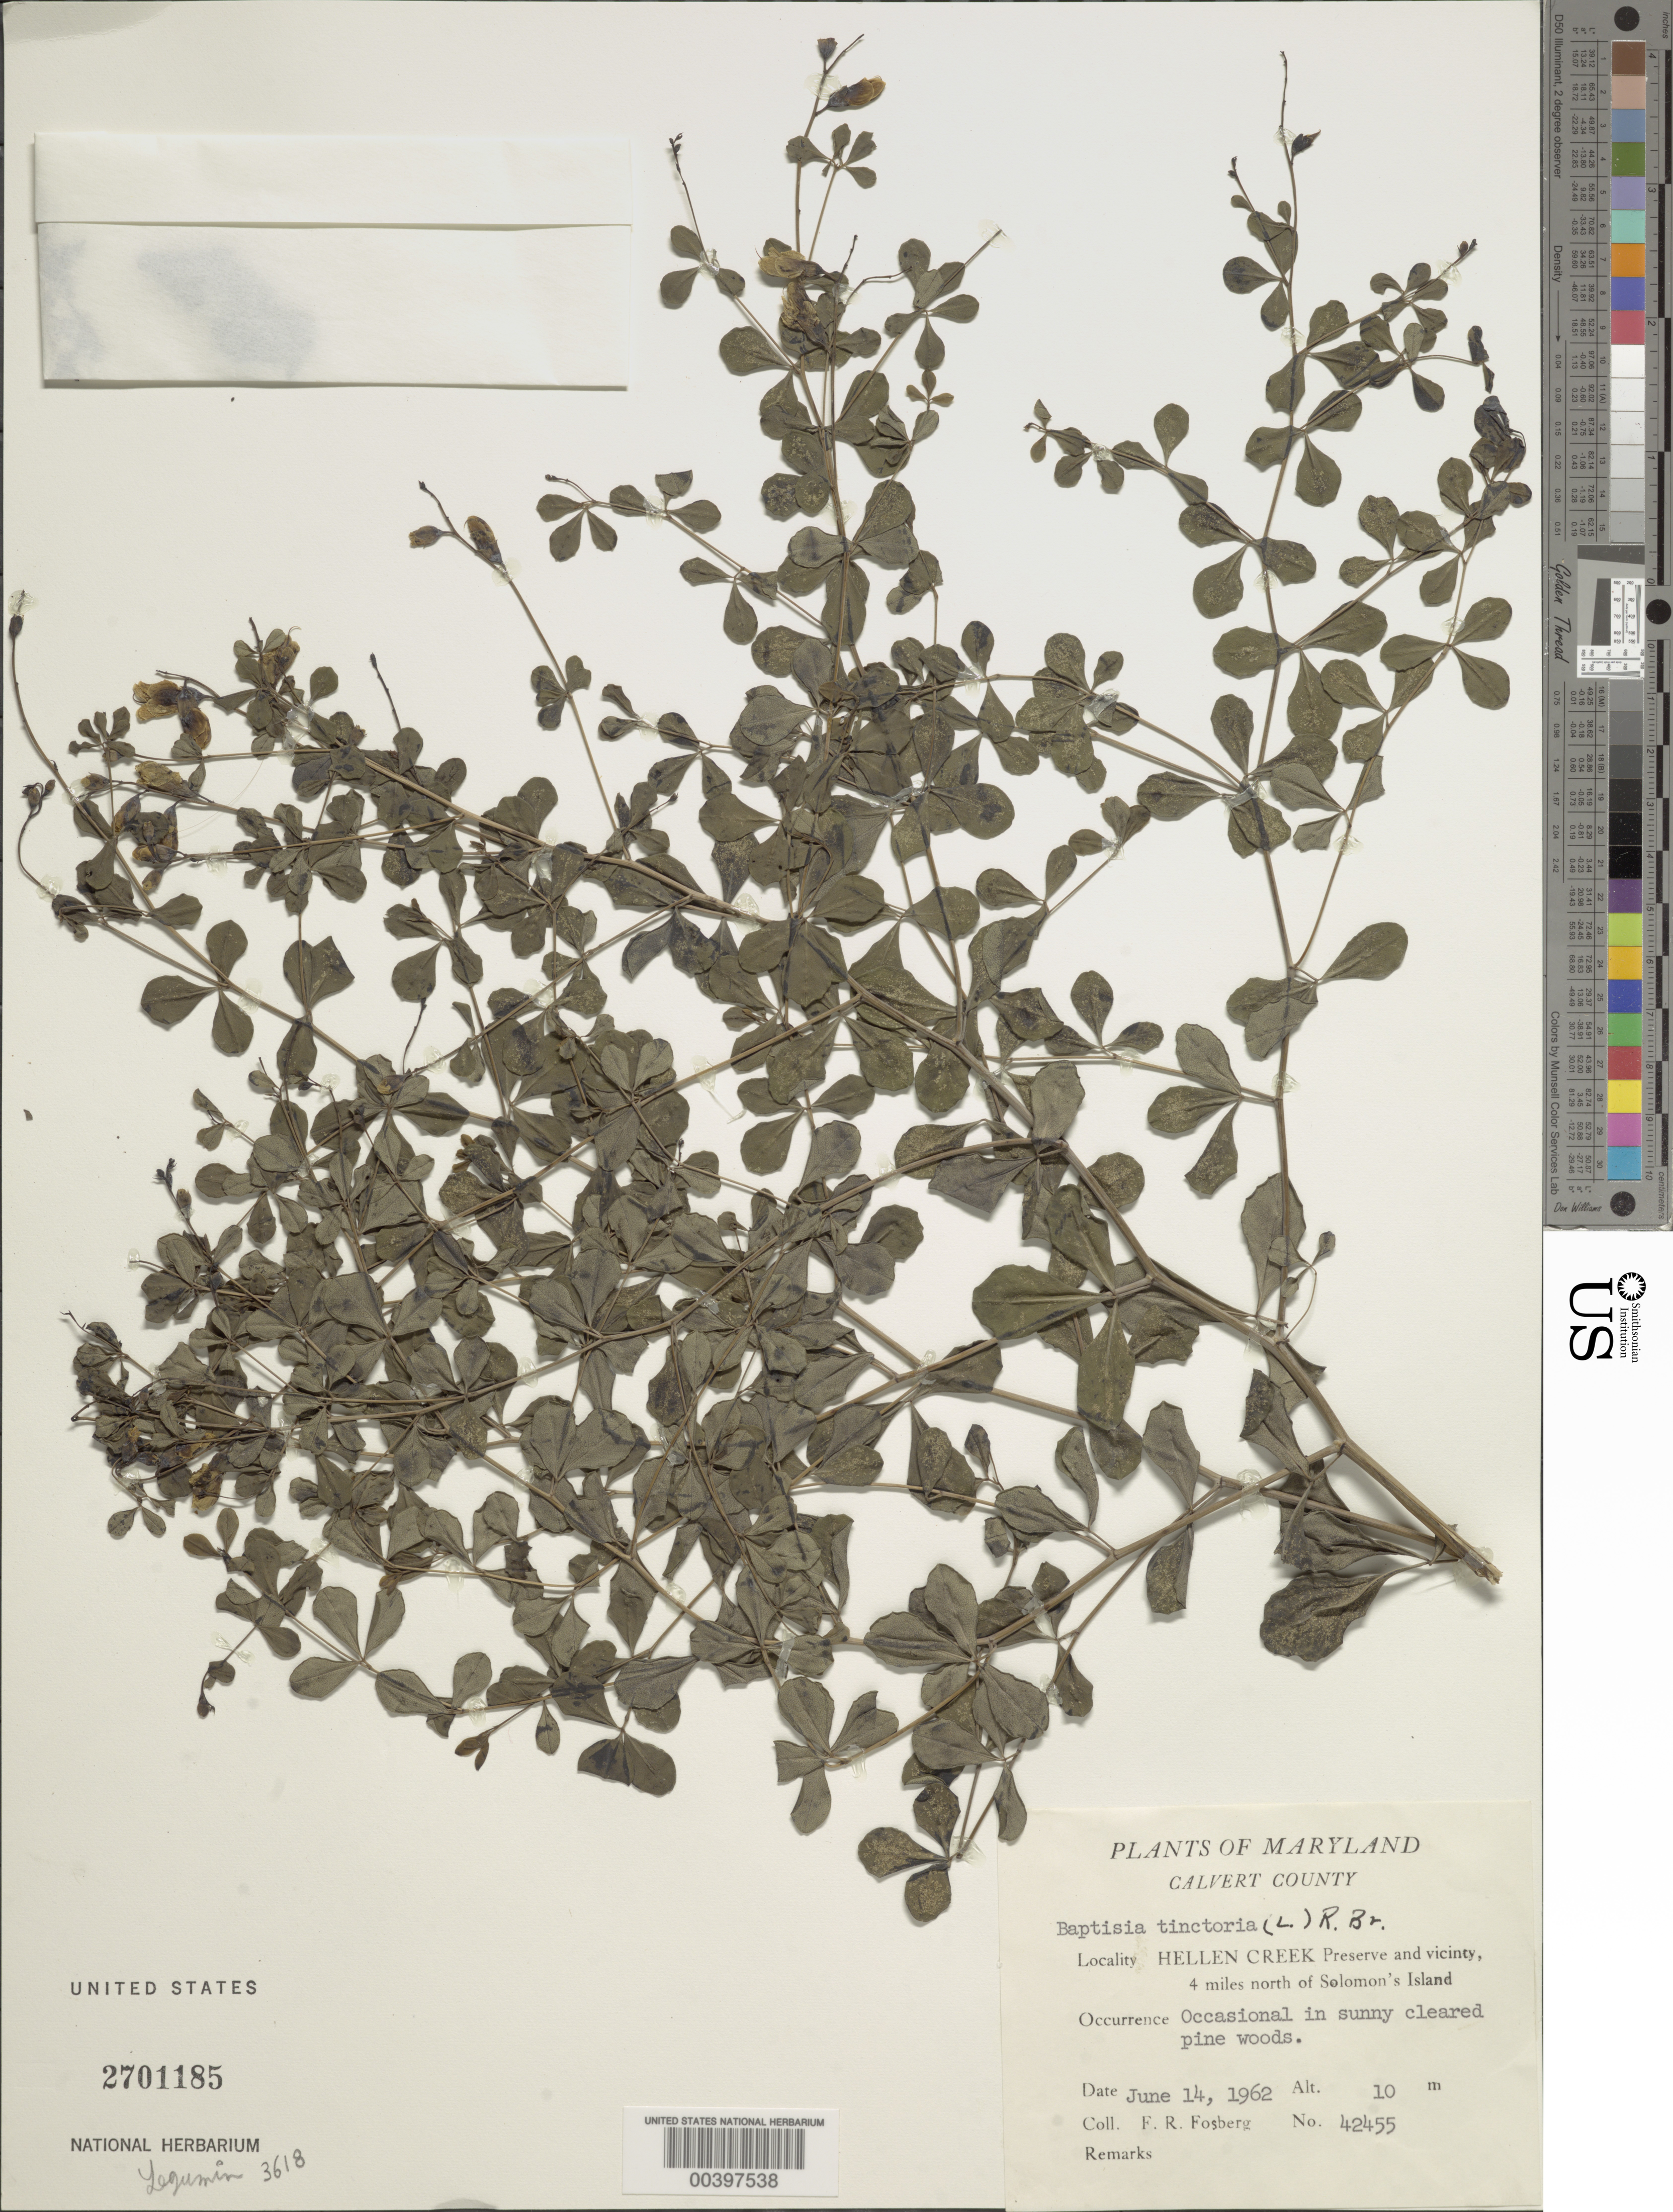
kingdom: Plantae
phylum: Tracheophyta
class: Magnoliopsida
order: Fabales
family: Fabaceae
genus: Baptisia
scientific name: Baptisia tinctoria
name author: (L.) R. Br.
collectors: F. R. Fosberg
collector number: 42455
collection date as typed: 14 Jun 1962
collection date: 1962-06-14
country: United States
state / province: Maryland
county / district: Calvert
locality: Hellen Creek Preserve, north of Solomons Island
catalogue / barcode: US 2701185